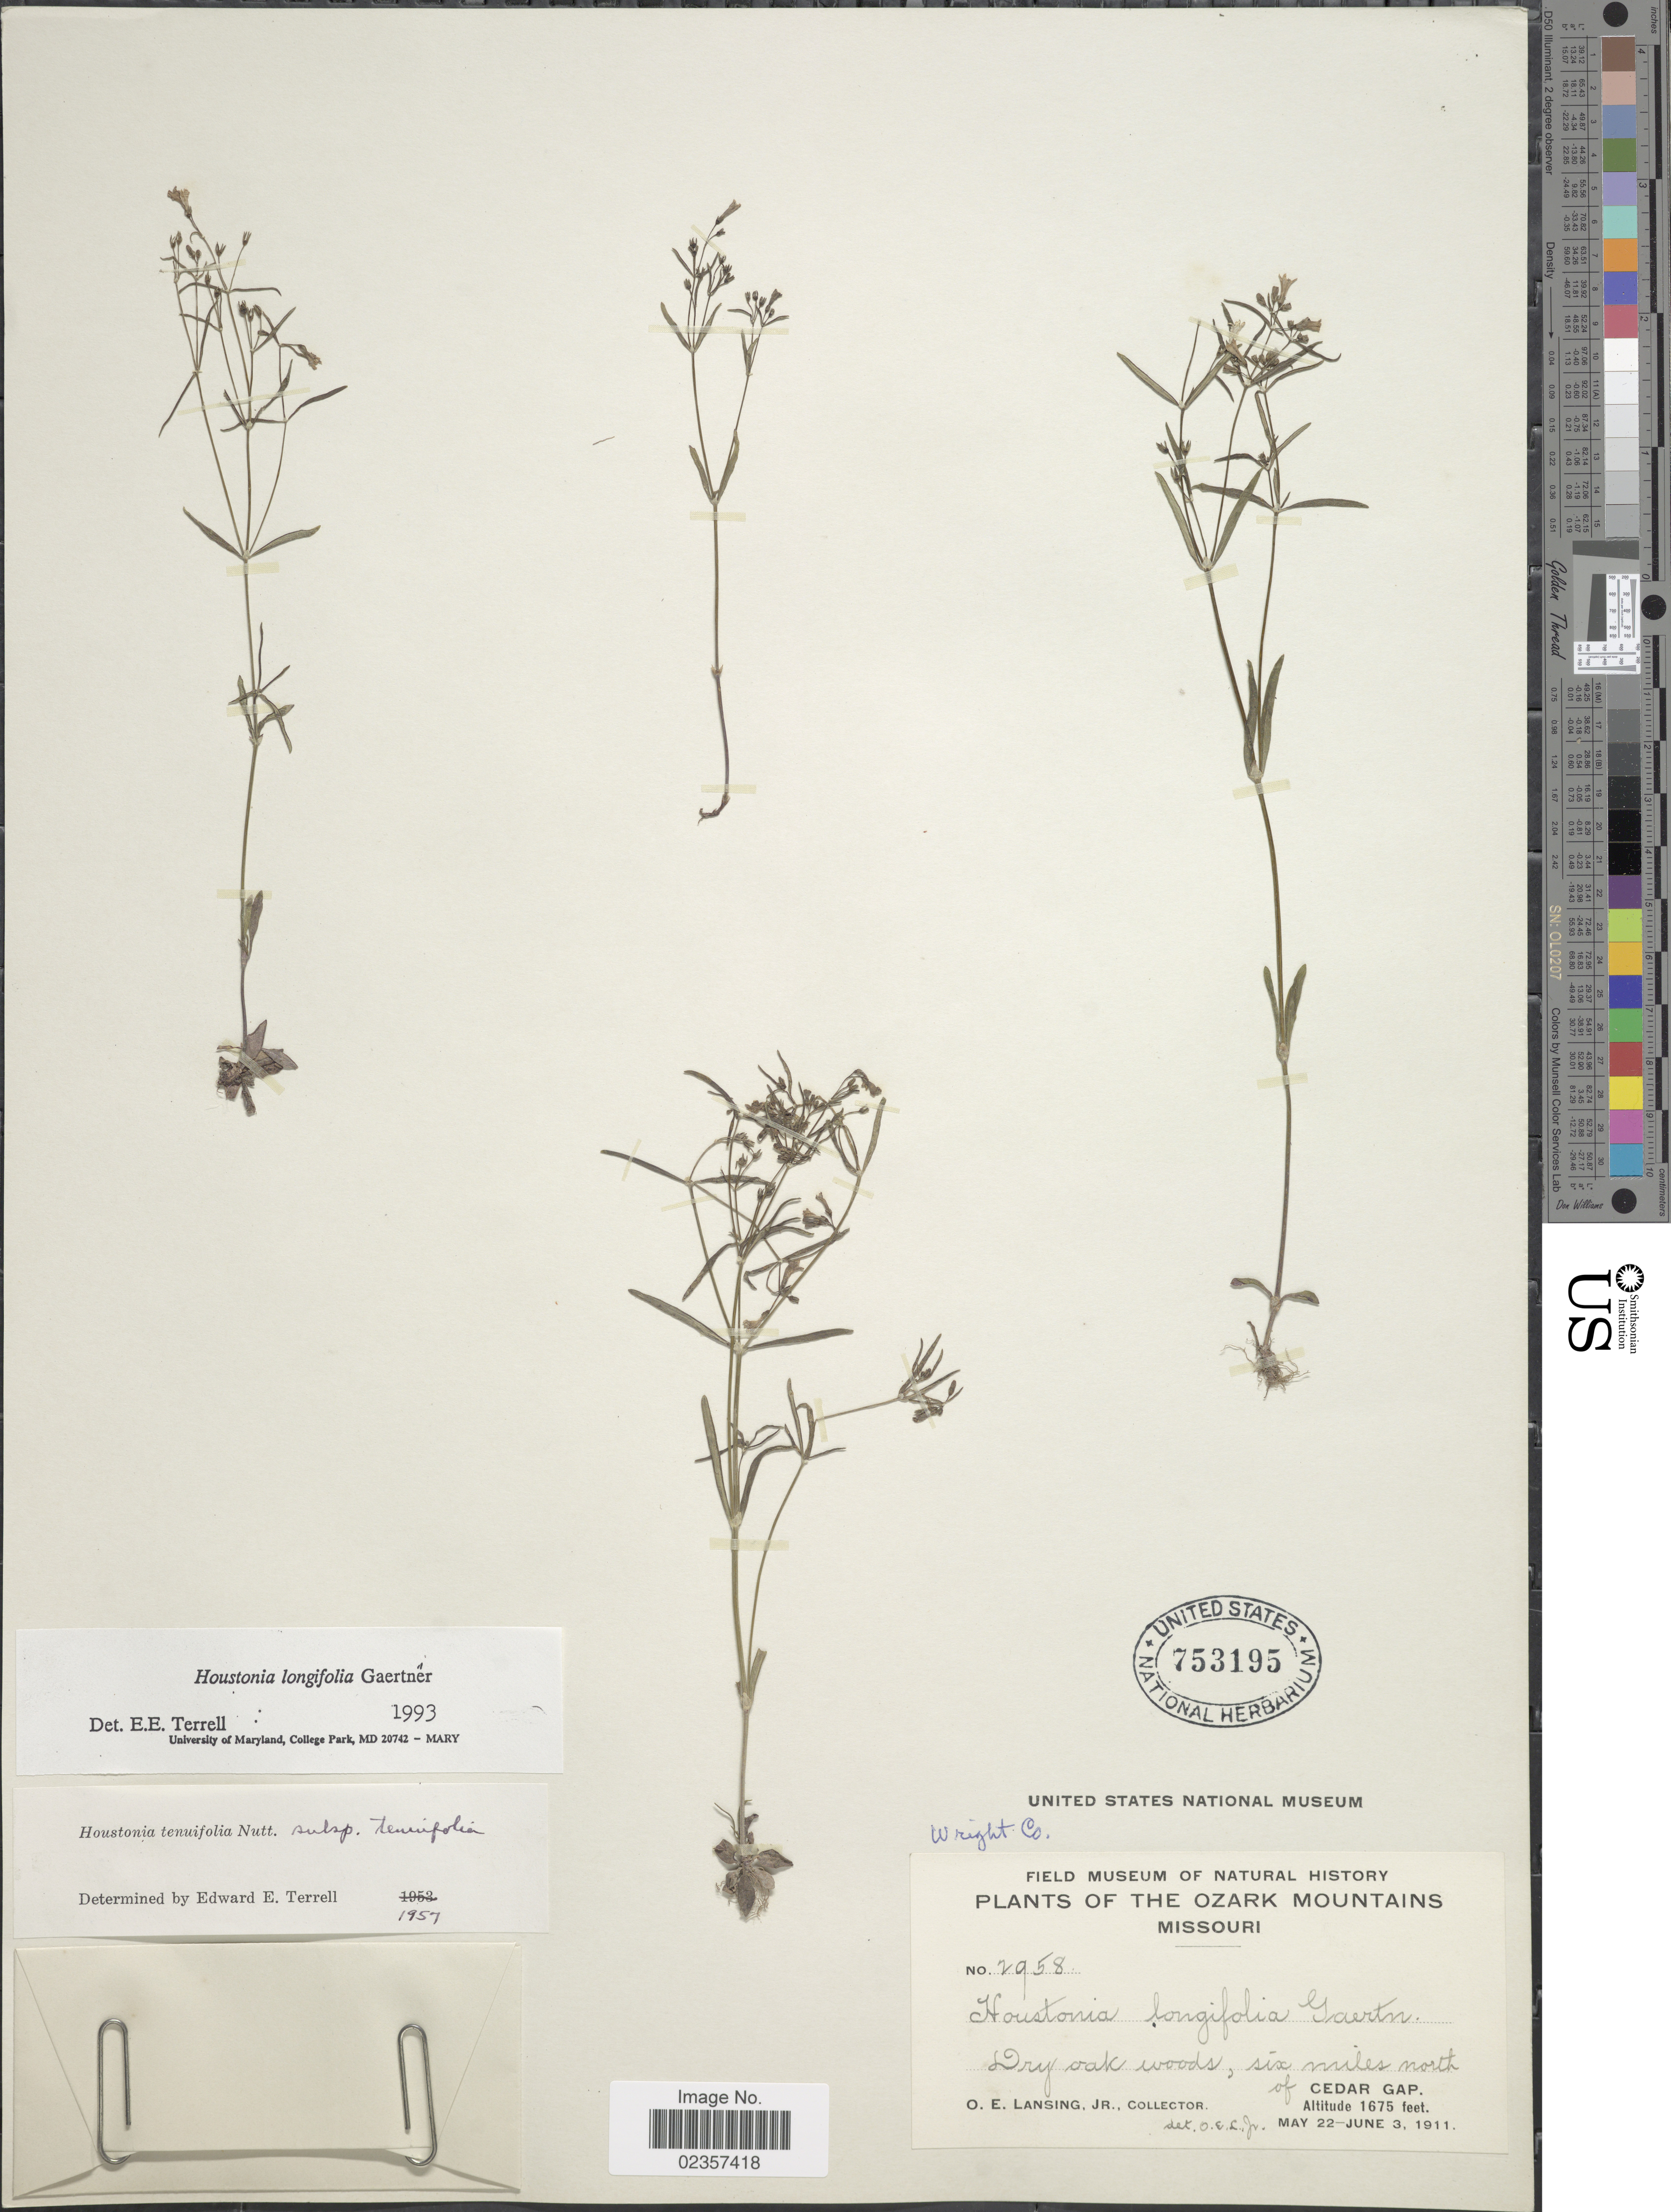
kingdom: Plantae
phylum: Tracheophyta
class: Magnoliopsida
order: Gentianales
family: Rubiaceae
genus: Houstonia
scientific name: Houstonia longifolia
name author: Gaertn.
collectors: O. E. Lansing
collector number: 2958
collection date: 1911-05-22/1911-06-03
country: United States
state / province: Missouri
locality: Ozark Mountains. Dry oak woods, six miles north of Cedar Gap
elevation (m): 511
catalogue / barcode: US 753195